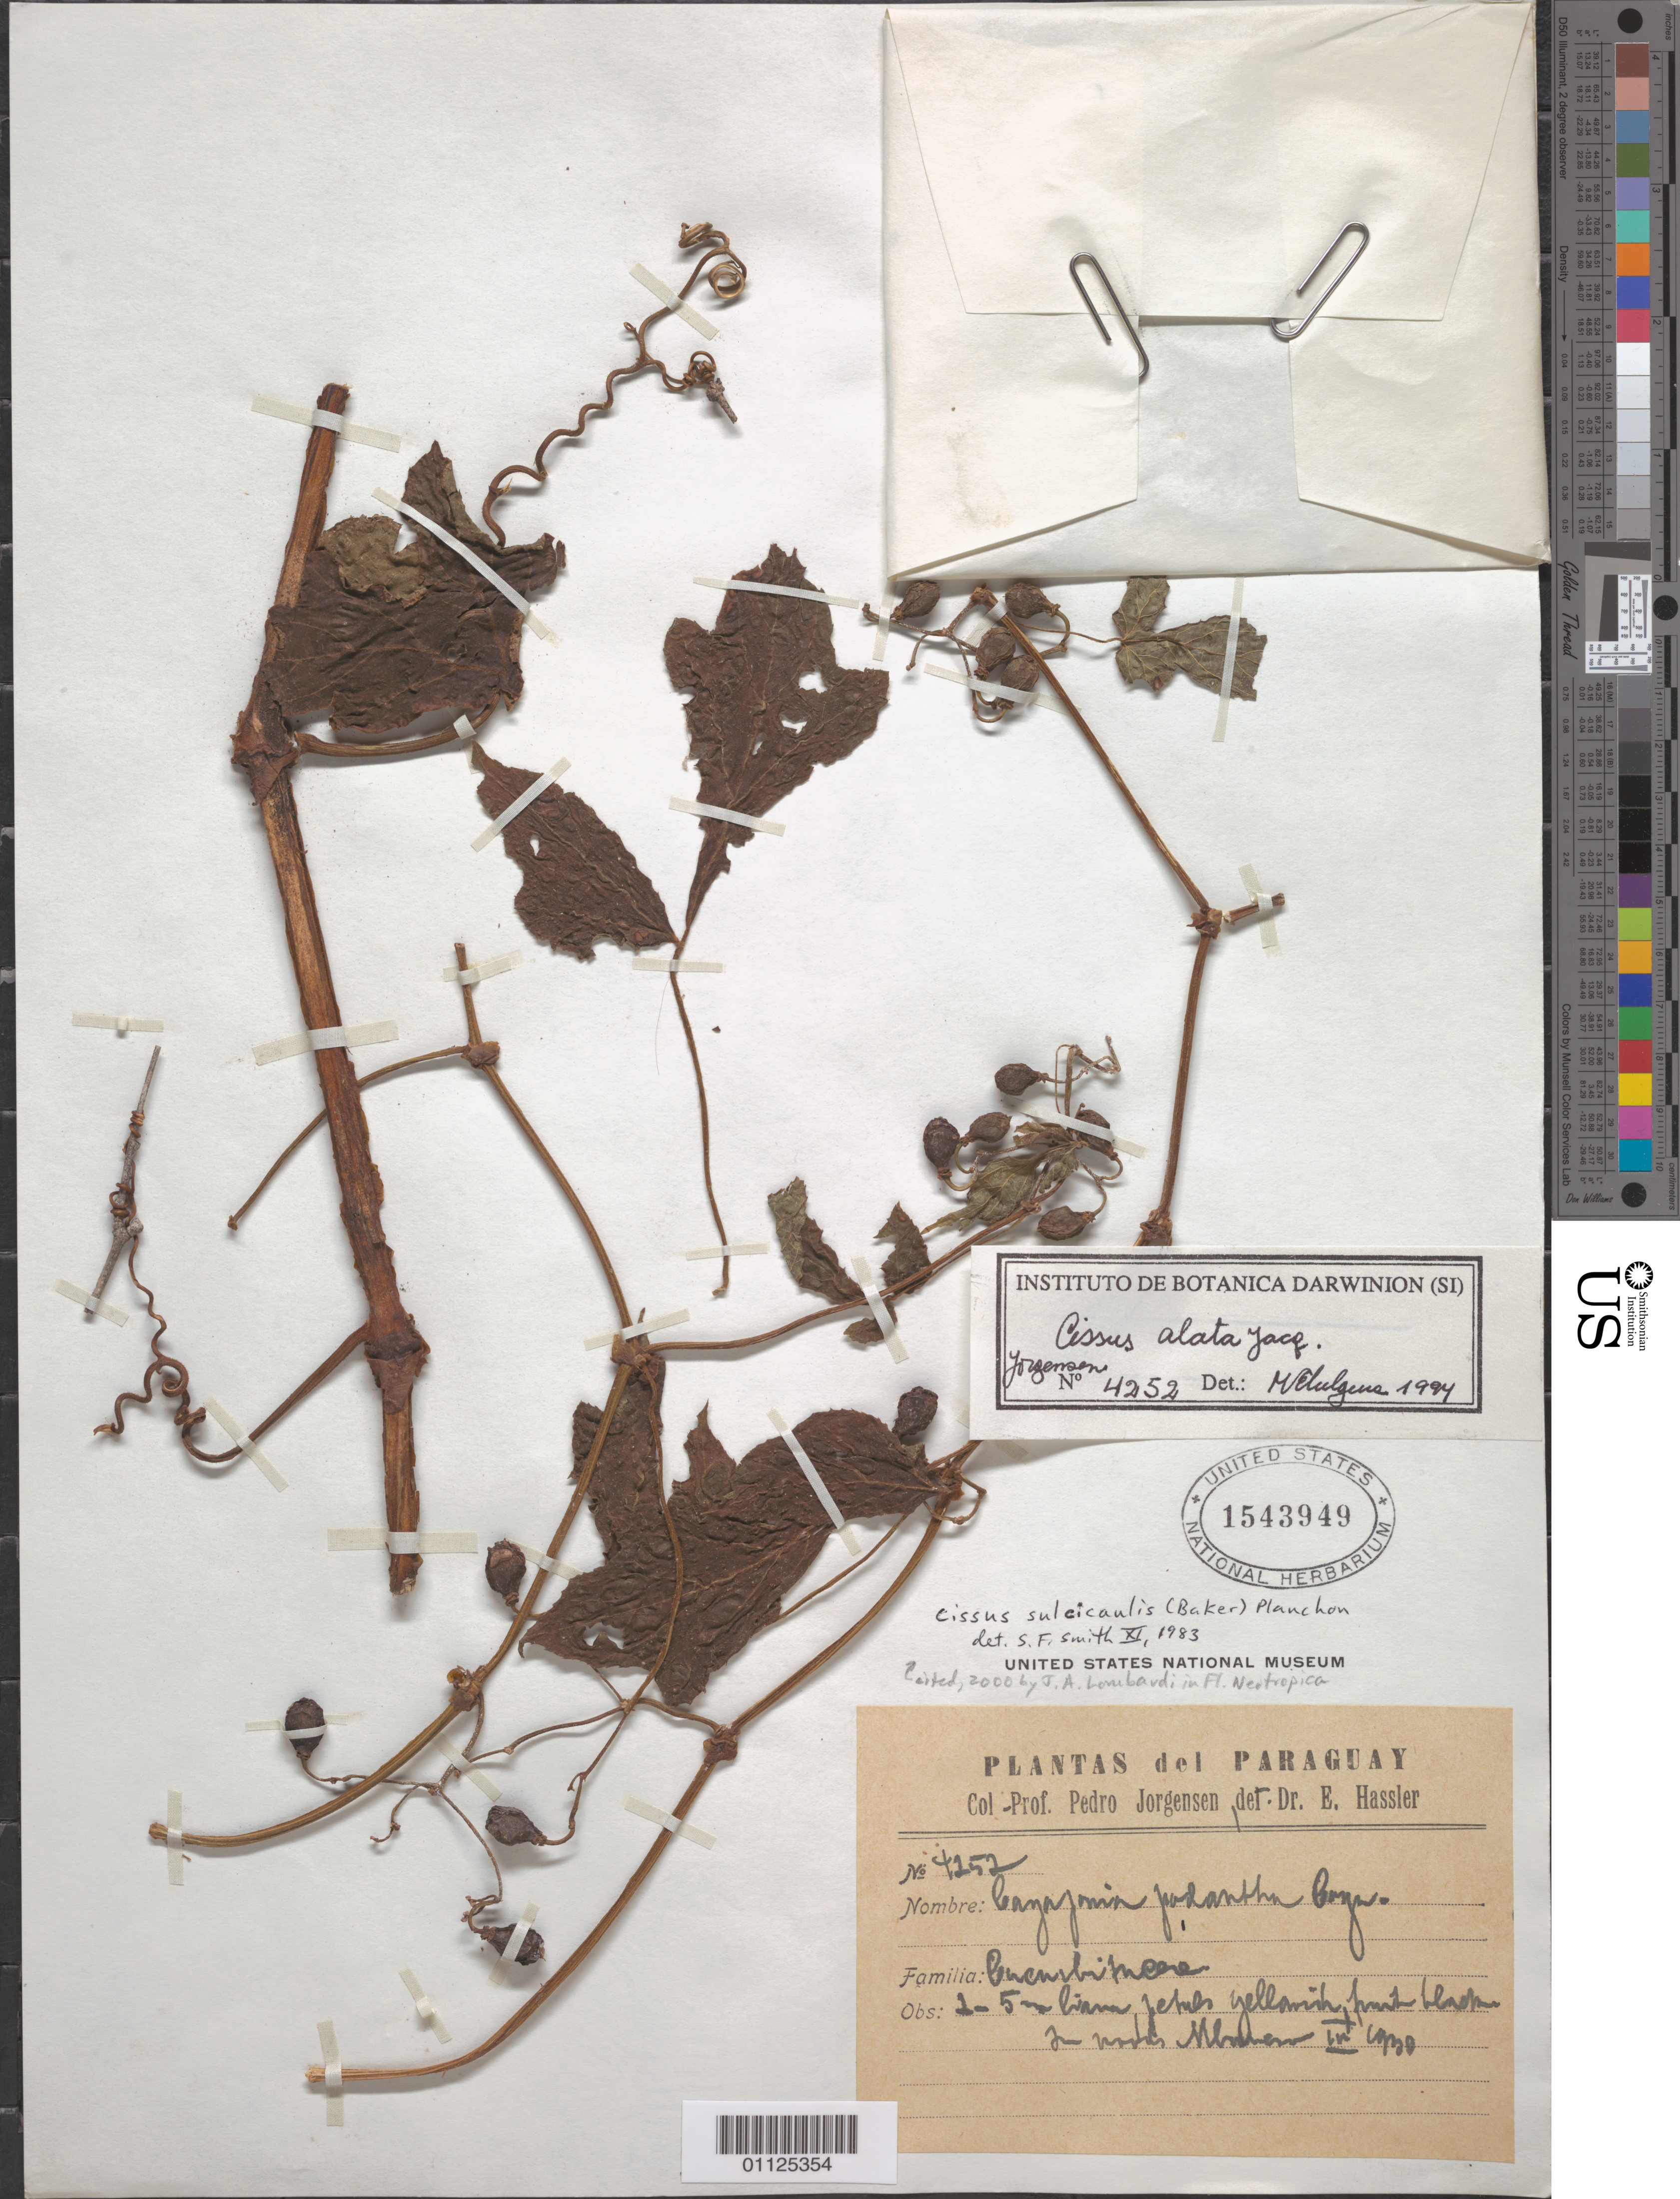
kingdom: Plantae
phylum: Tracheophyta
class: Magnoliopsida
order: Vitales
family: Vitaceae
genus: Cissus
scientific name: Cissus sulcicaulis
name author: (Baker) Planch.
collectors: P. Jörgensen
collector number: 4252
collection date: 1930-04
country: Paraguay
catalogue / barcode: US 1543949